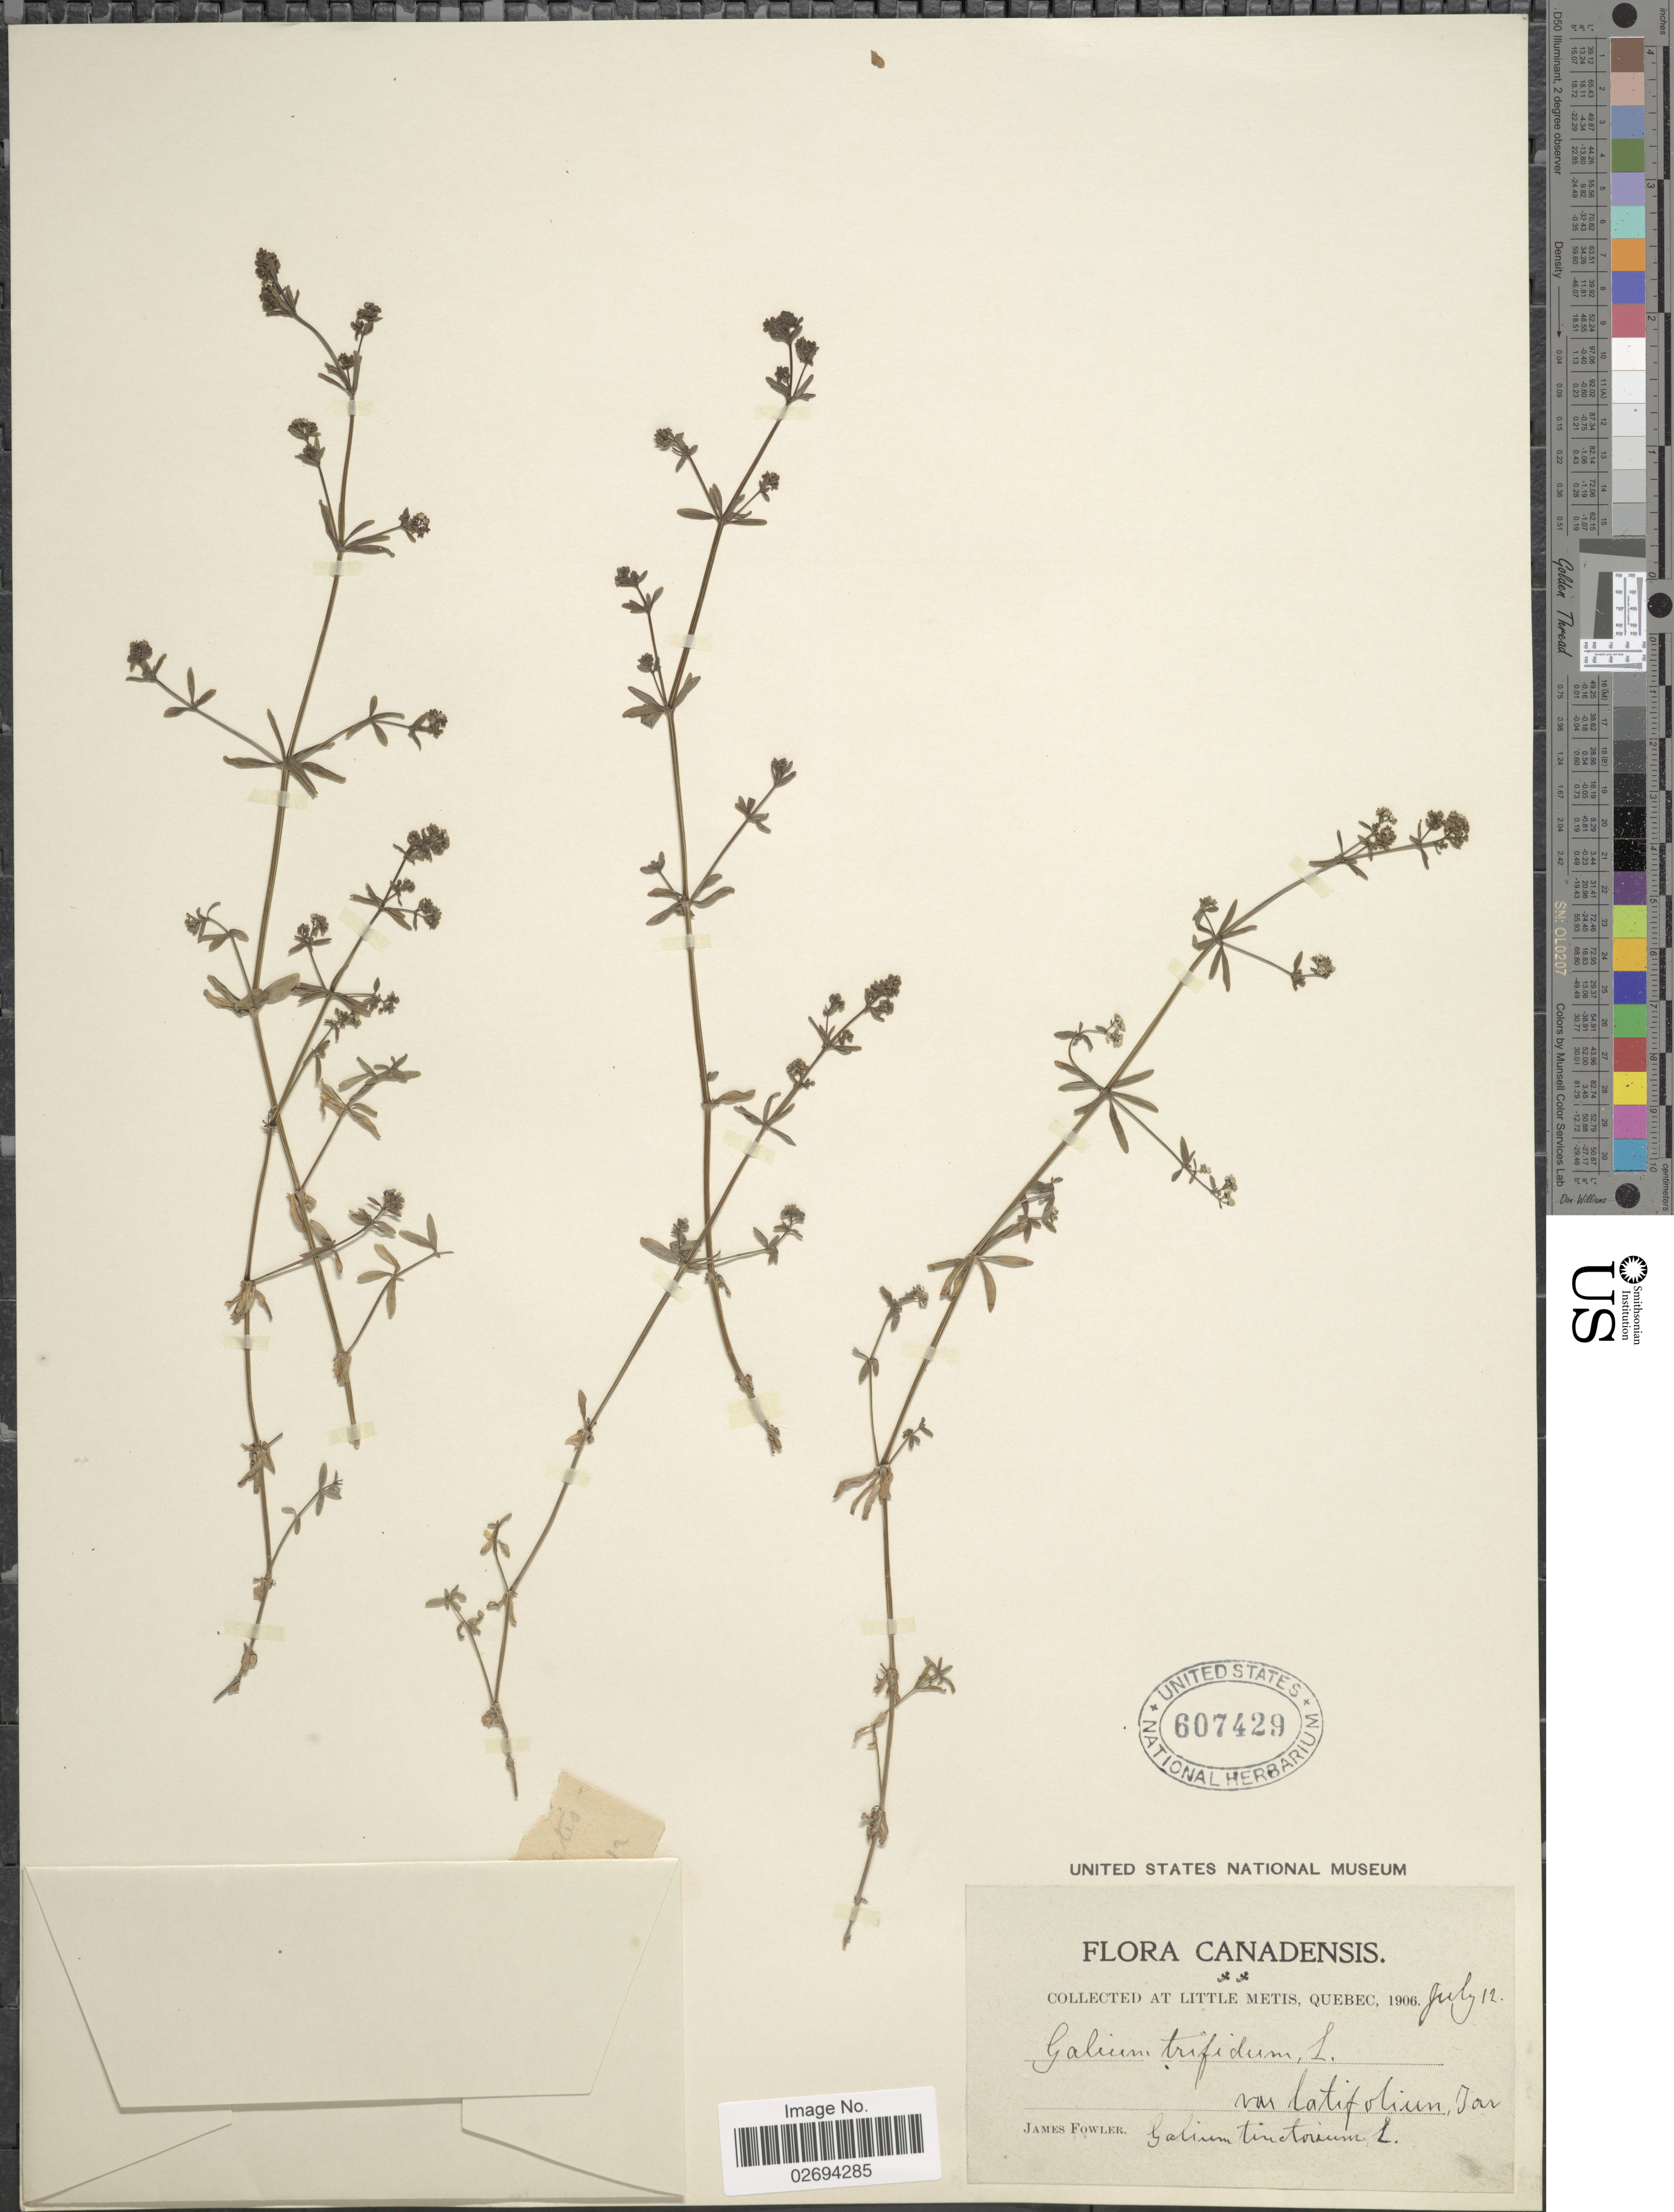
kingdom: Plantae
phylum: Tracheophyta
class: Magnoliopsida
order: Gentianales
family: Rubiaceae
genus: Galium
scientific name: Galium trifidum var. latifolium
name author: Torr.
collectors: J. P. Fowler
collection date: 1906-07-12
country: Canada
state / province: Quebec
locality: Little Metis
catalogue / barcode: US 607429